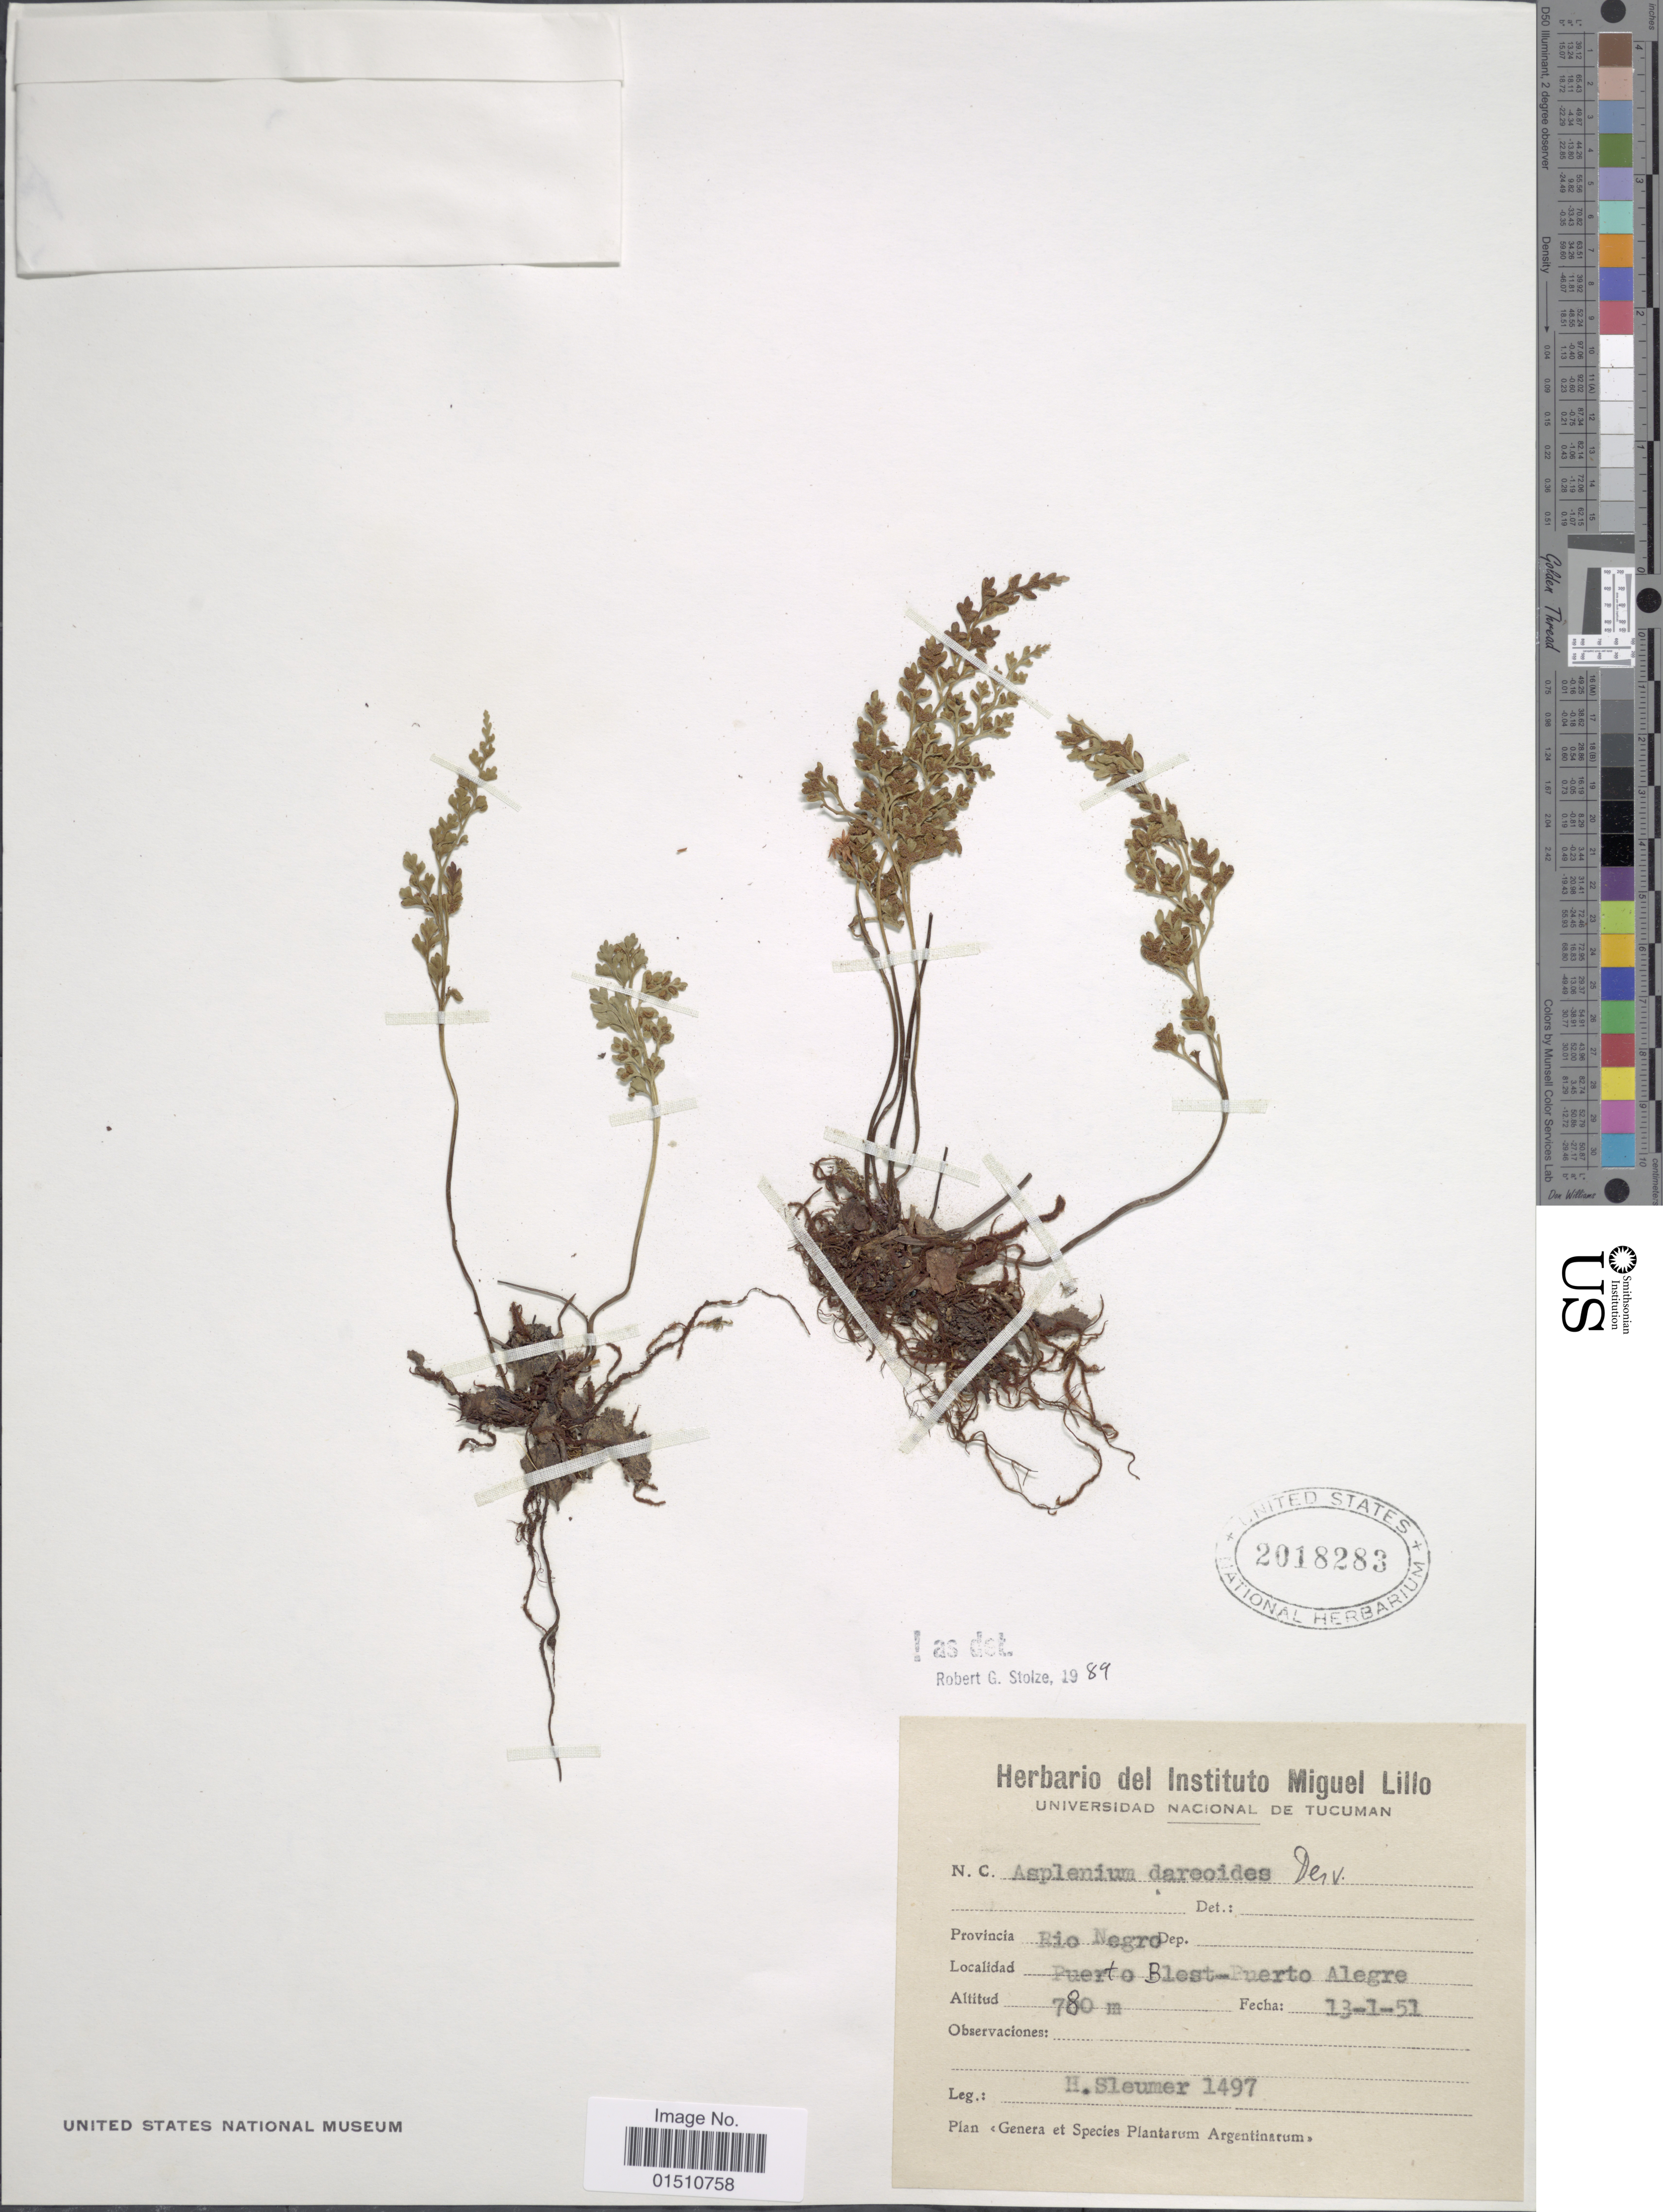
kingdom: Plantae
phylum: Tracheophyta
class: Polypodiopsida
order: Polypodiales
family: Aspleniaceae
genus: Asplenium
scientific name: Asplenium dareoides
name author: Desv.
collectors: H. O. Sleumer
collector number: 1497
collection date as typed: Transcribed d/m/y: 13/1/51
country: Argentina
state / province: Rio Negro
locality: Puerto Blest-Puerto Alegre.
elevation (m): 780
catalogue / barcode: US 2018283